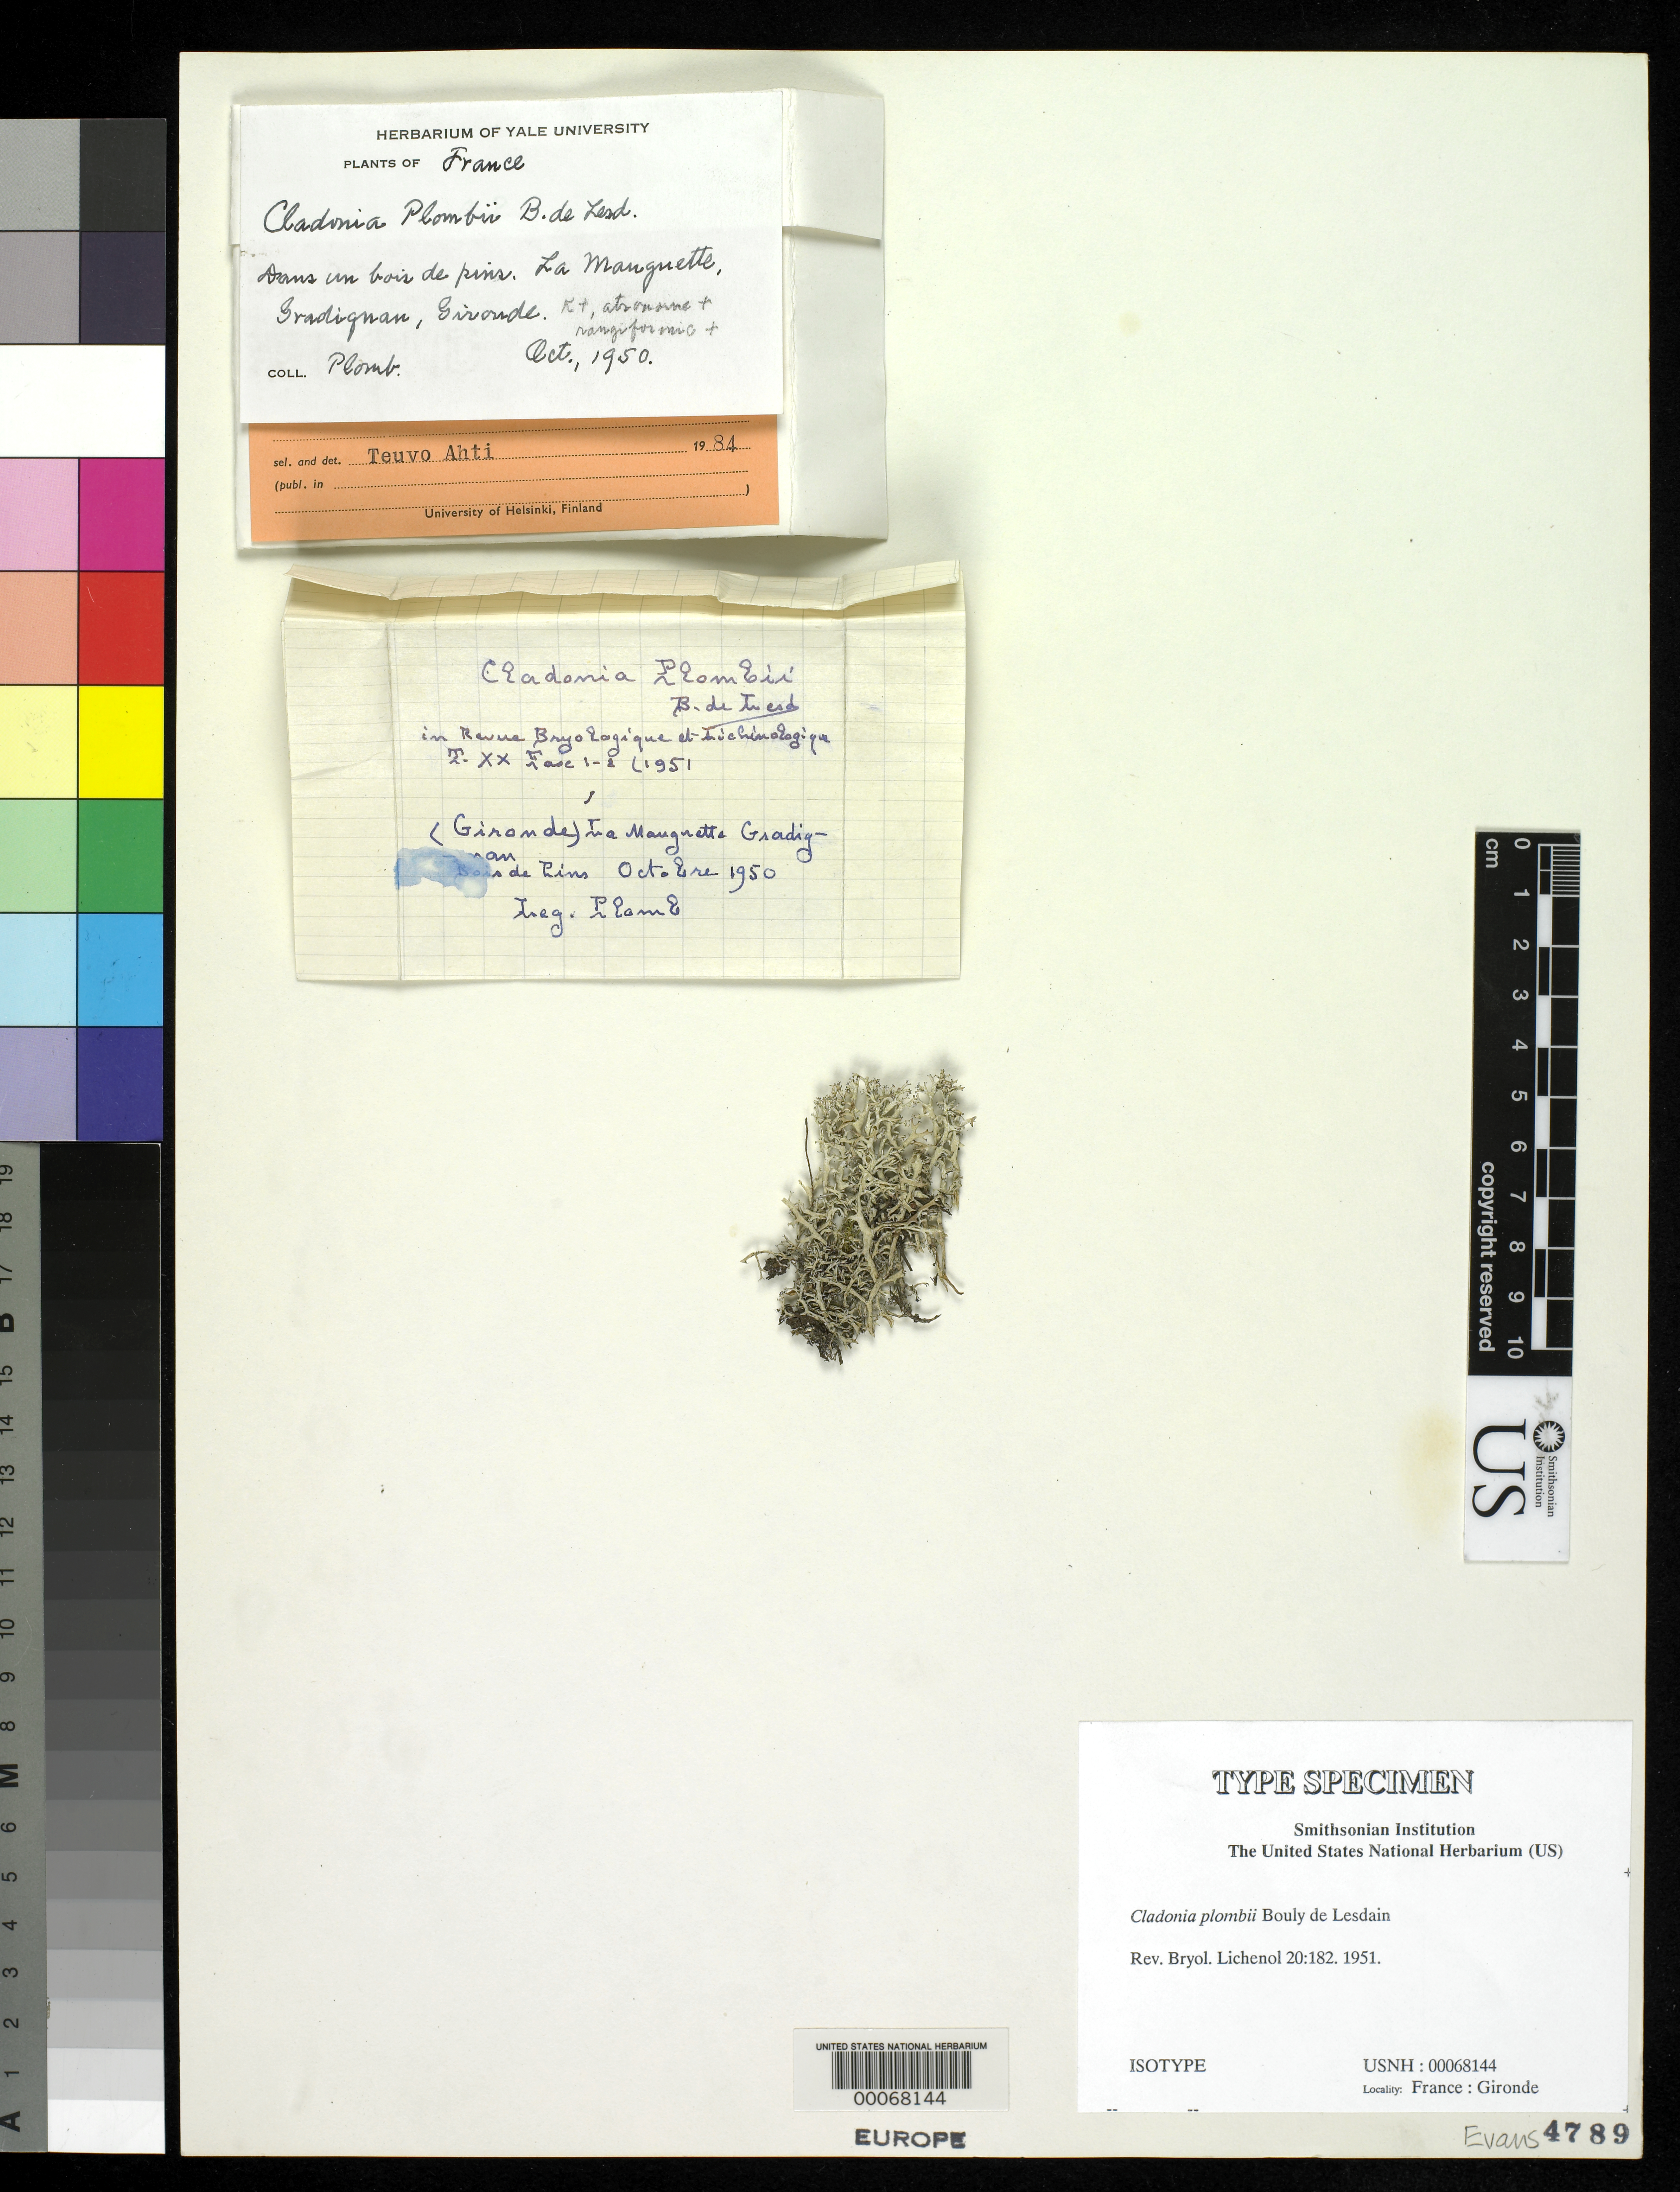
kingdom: Fungi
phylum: Ascomycota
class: Lecanoromycetes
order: Lecanorales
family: Cladoniaceae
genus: Cladonia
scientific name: Cladonia plombii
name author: B. de Lesd.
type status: Isotype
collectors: M. Plomb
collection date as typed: Oct 1950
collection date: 1950-10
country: France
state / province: Nouvelle-Aquitaine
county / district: Gironde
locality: Gradignan, La Mauguette.